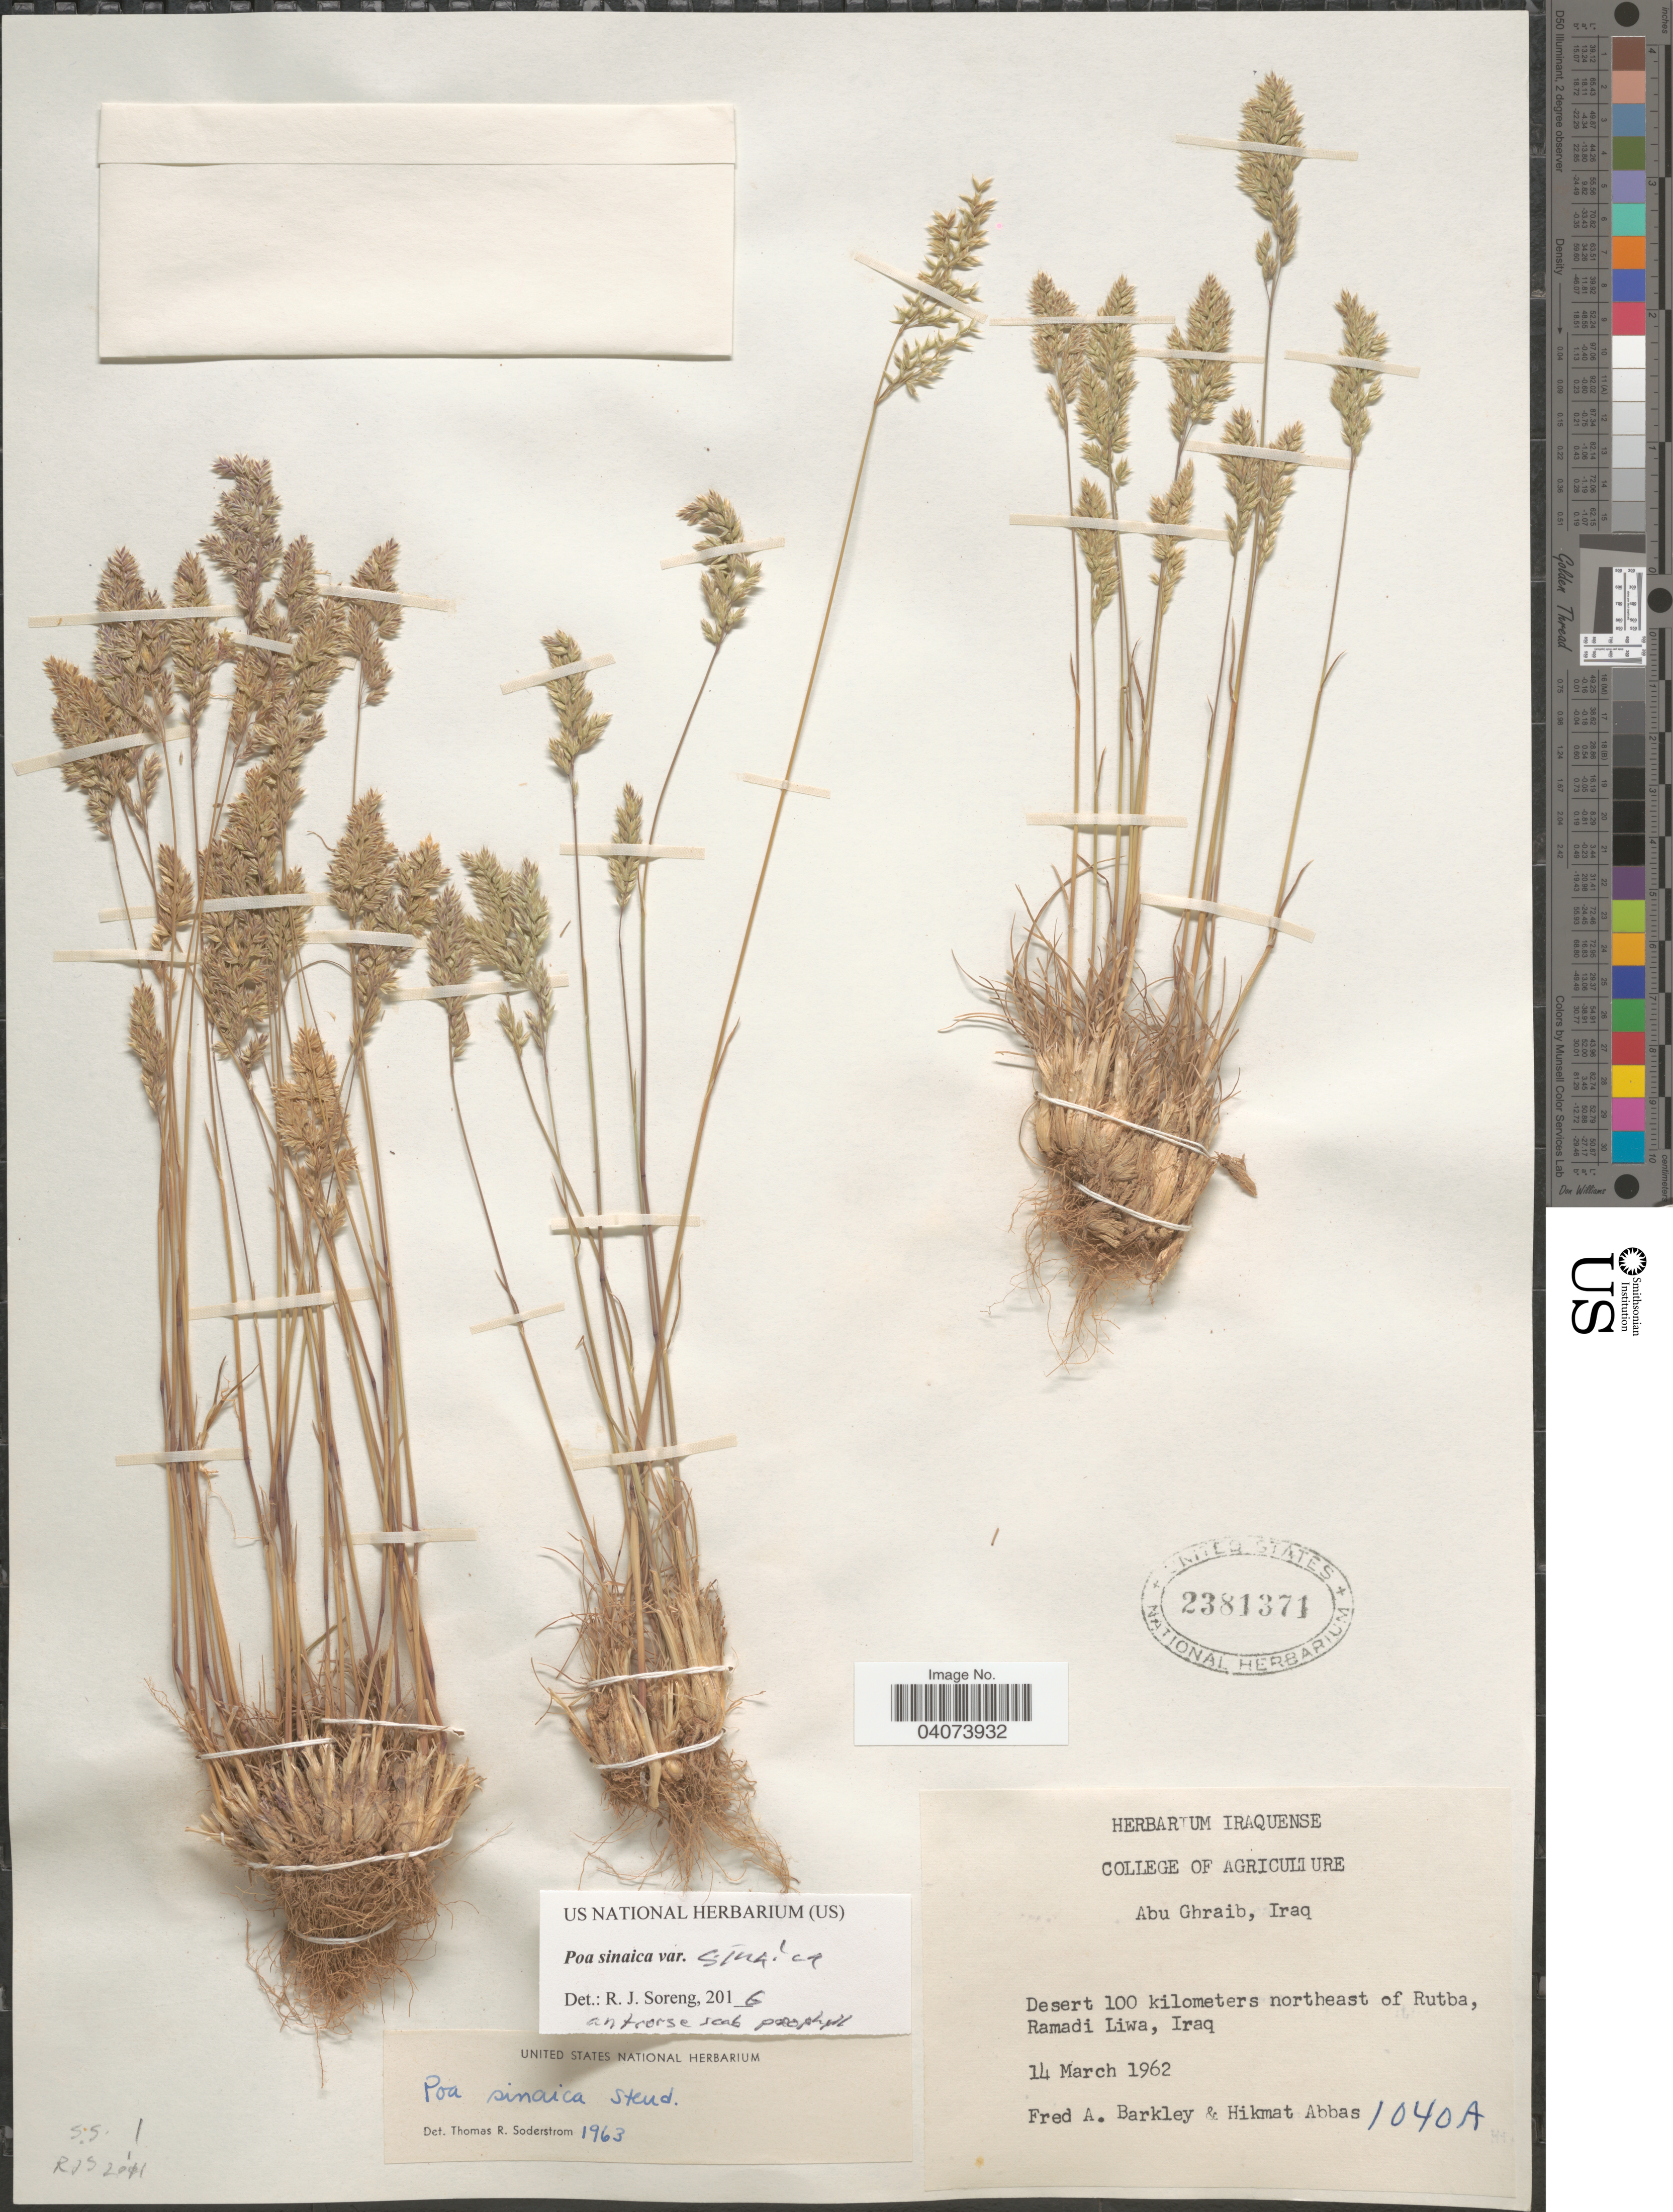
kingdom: Plantae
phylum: Tracheophyta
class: Liliopsida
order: Poales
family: Poaceae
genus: Poa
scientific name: Poa sinaica var. sinaica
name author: Steud.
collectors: F. A. Barkley & H. Abbas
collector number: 1040A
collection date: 1962-03-14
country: Iraq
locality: Desert 100 kilometers northeast of Rutba, Ramadi Liwa.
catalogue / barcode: US 2381371